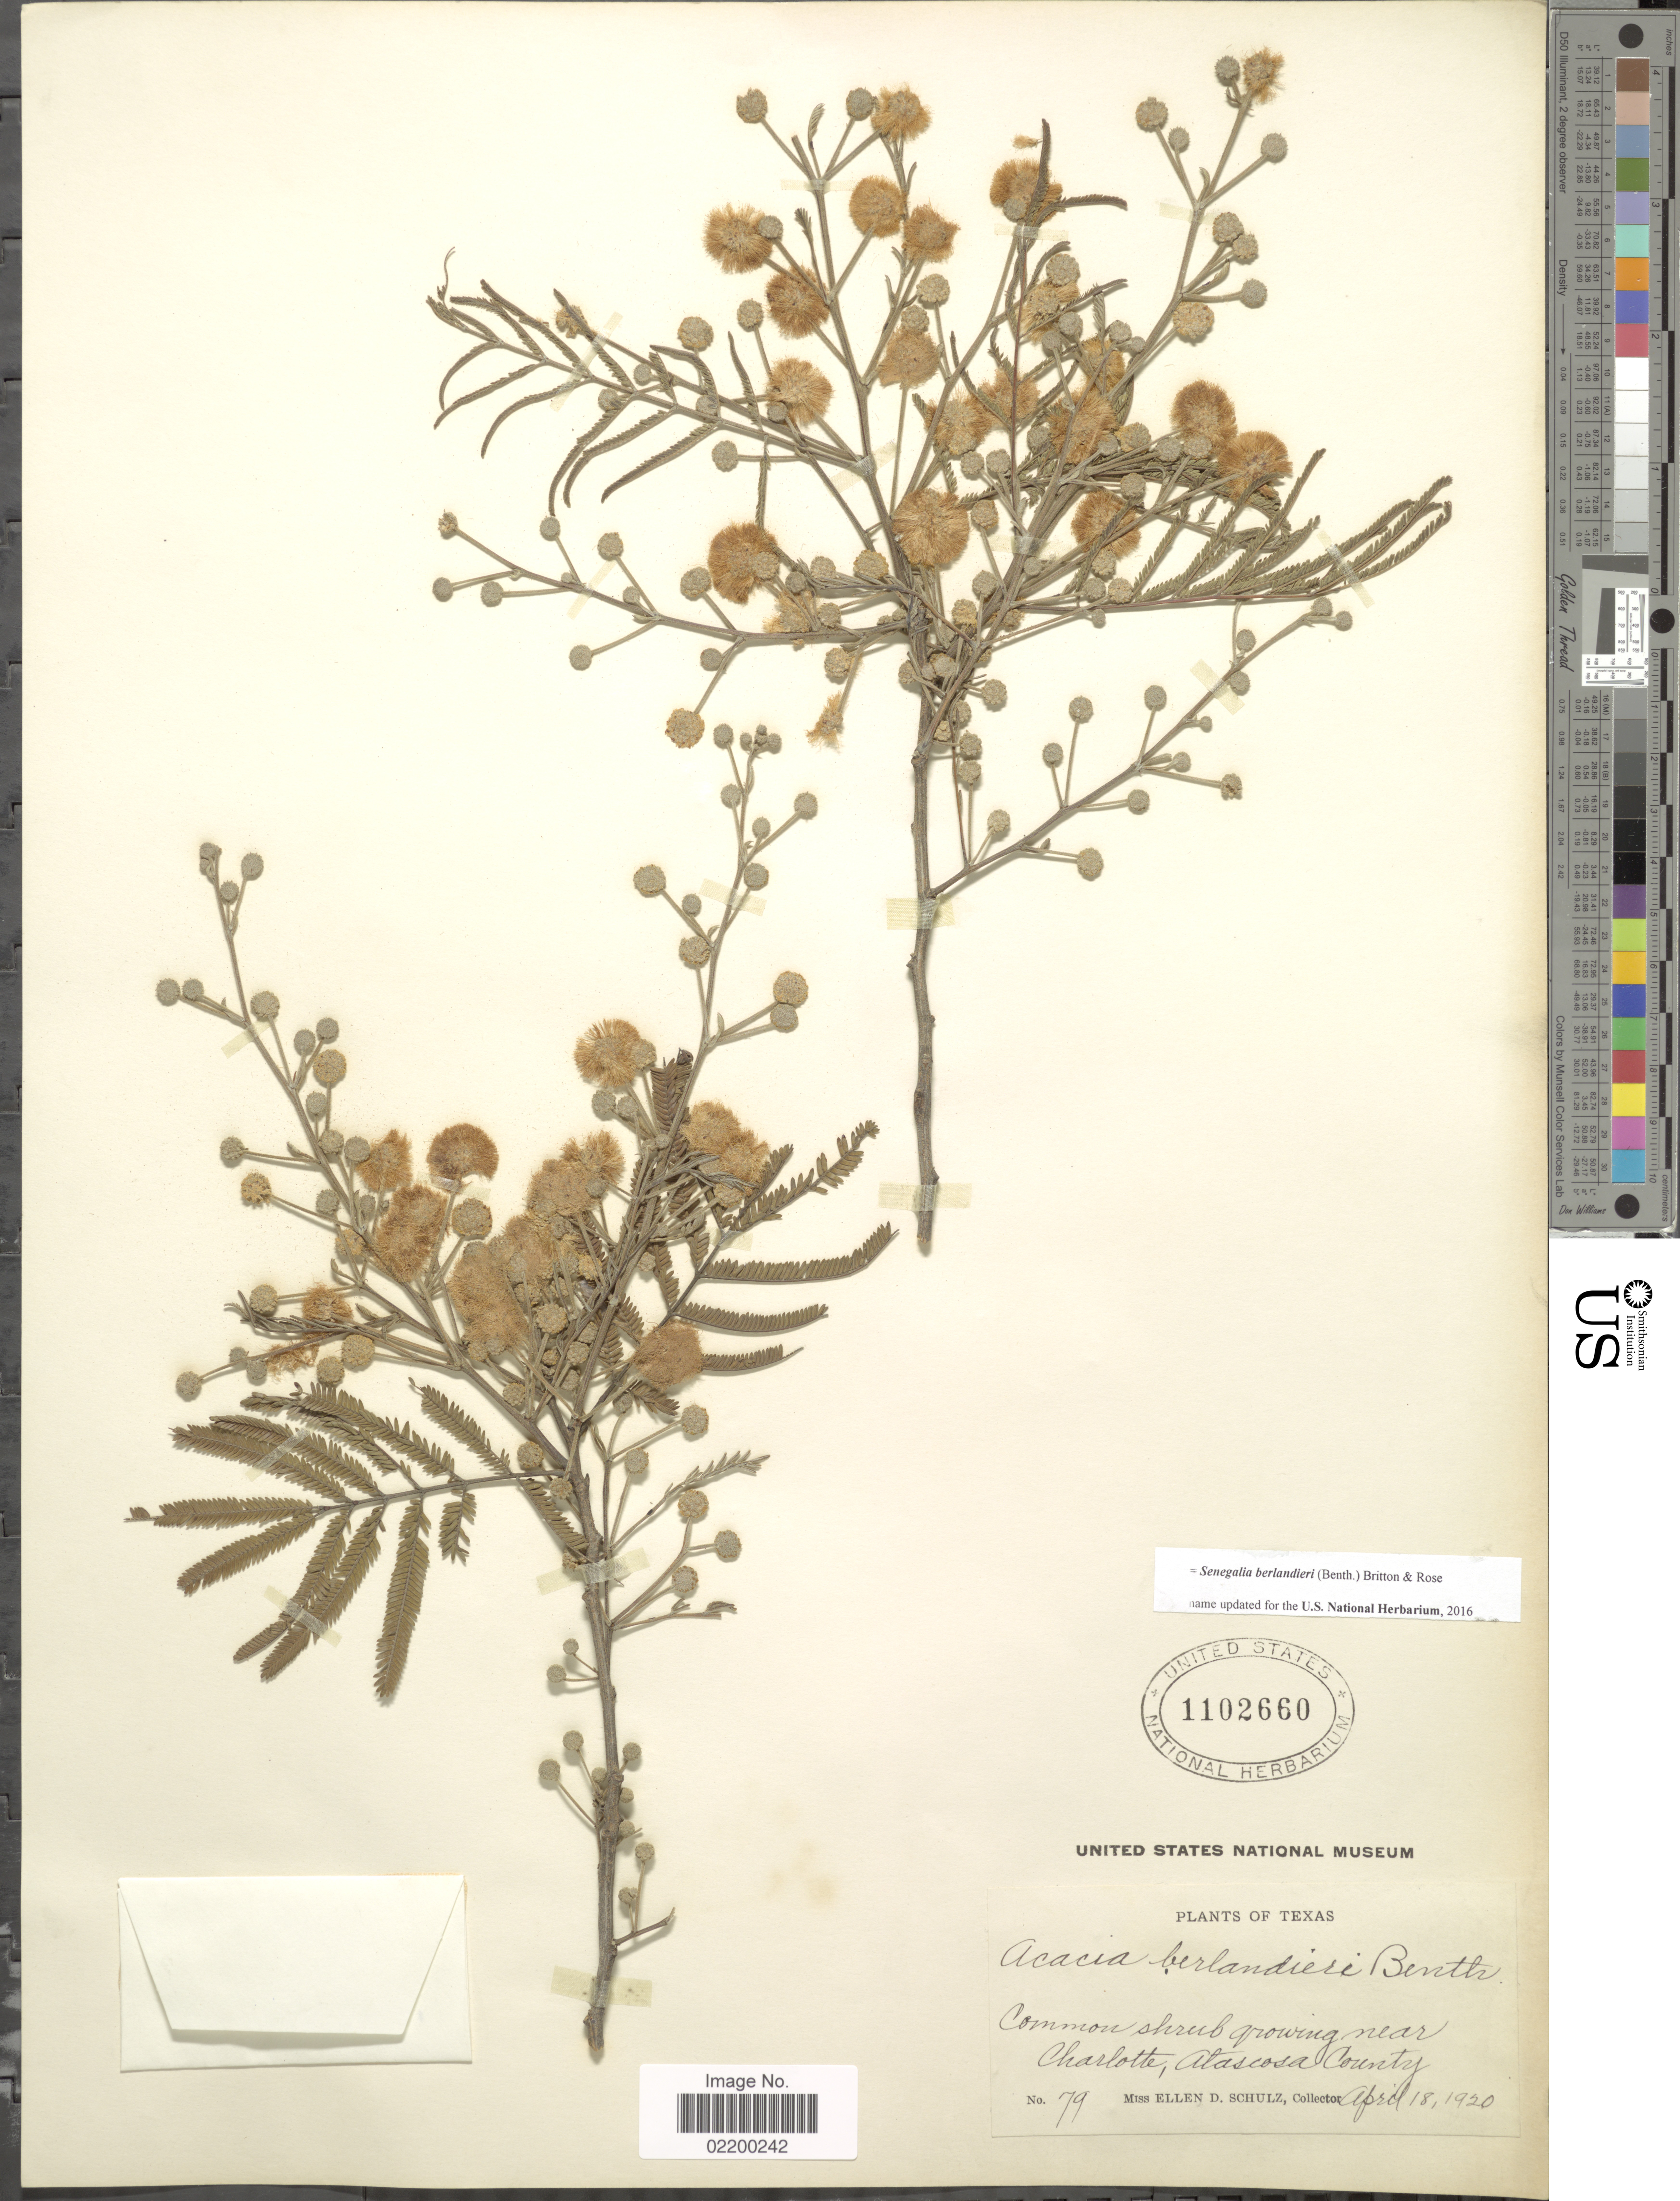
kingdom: Plantae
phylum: Tracheophyta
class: Magnoliopsida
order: Fabales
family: Fabaceae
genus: Senegalia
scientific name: Senegalia berlandieri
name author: (Benth.) Britton & Rose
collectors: E. D. Schulz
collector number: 79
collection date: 1920-04-18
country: United States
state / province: Texas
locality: Common shrub growing near Charlotte, Atascosa County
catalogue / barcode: US 1102660